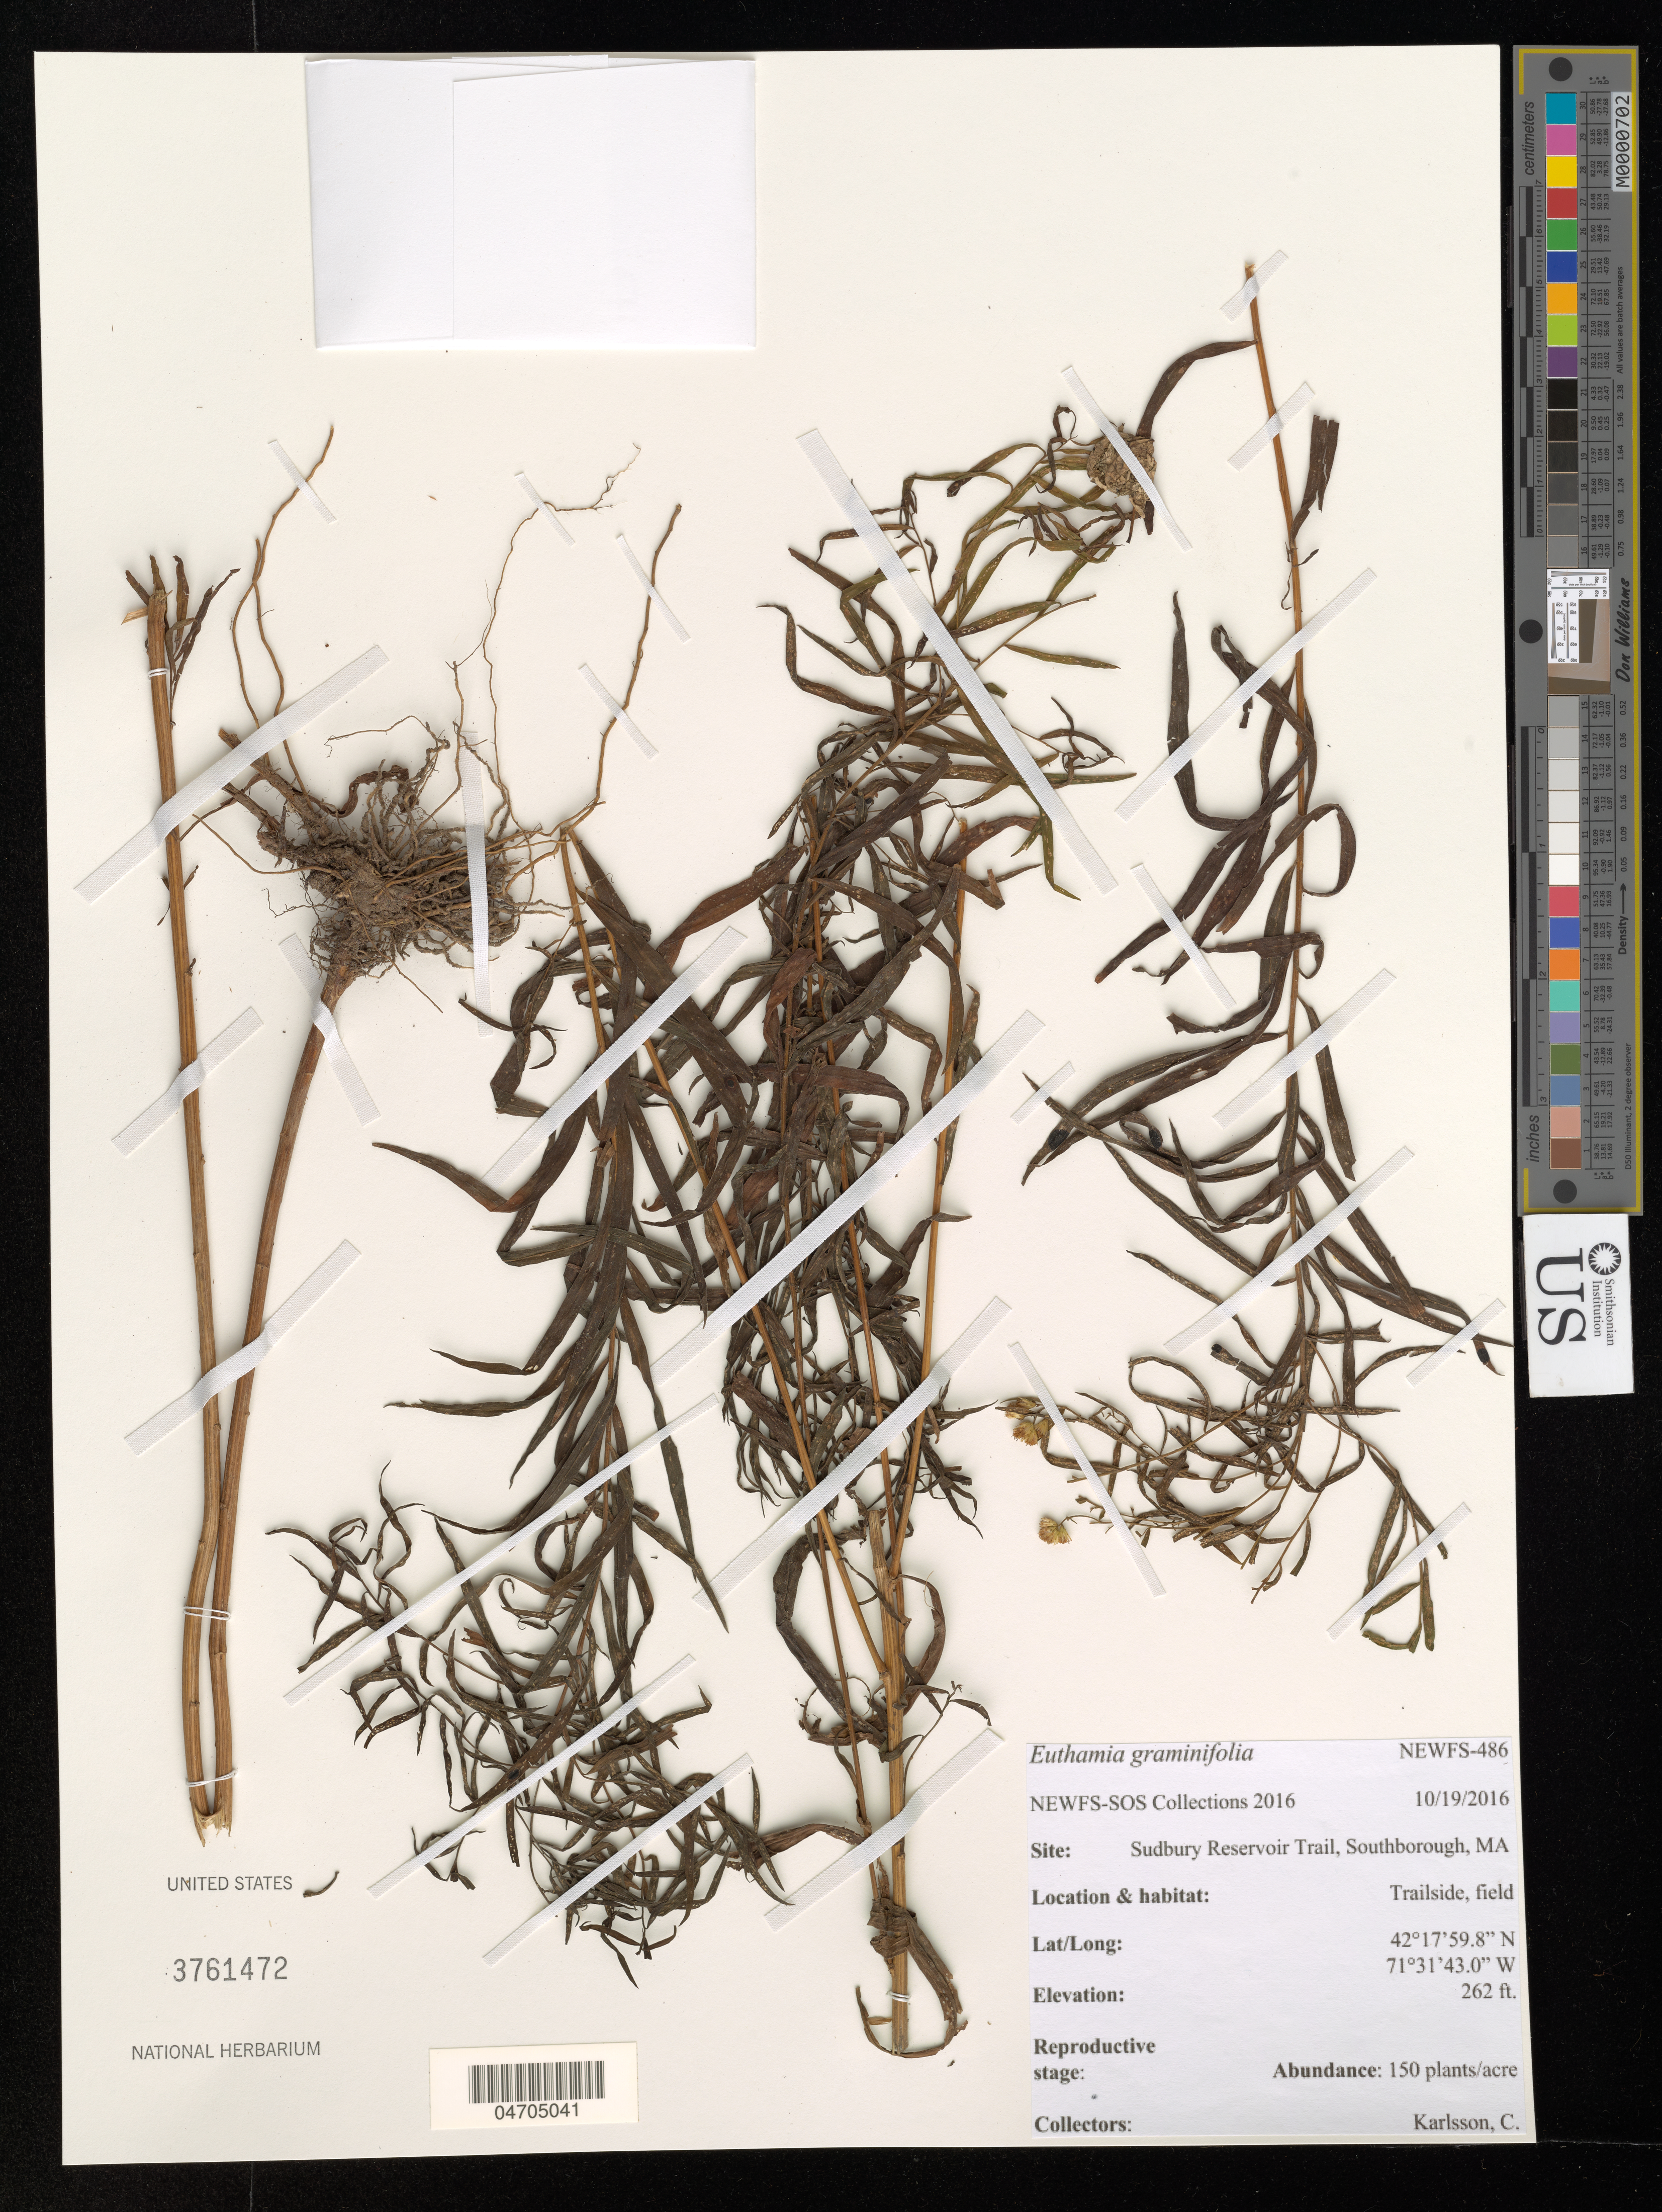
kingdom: Plantae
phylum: Tracheophyta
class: Magnoliopsida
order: Asterales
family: Asteraceae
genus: Euthamia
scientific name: Euthamia graminifolia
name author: (L.) Nutt.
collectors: C. Karlsson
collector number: NEWFS-486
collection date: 2016-10-19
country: United States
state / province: Massachusetts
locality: Sudbury Reservoir Trail, Southborough.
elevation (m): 80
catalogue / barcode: US 3761472